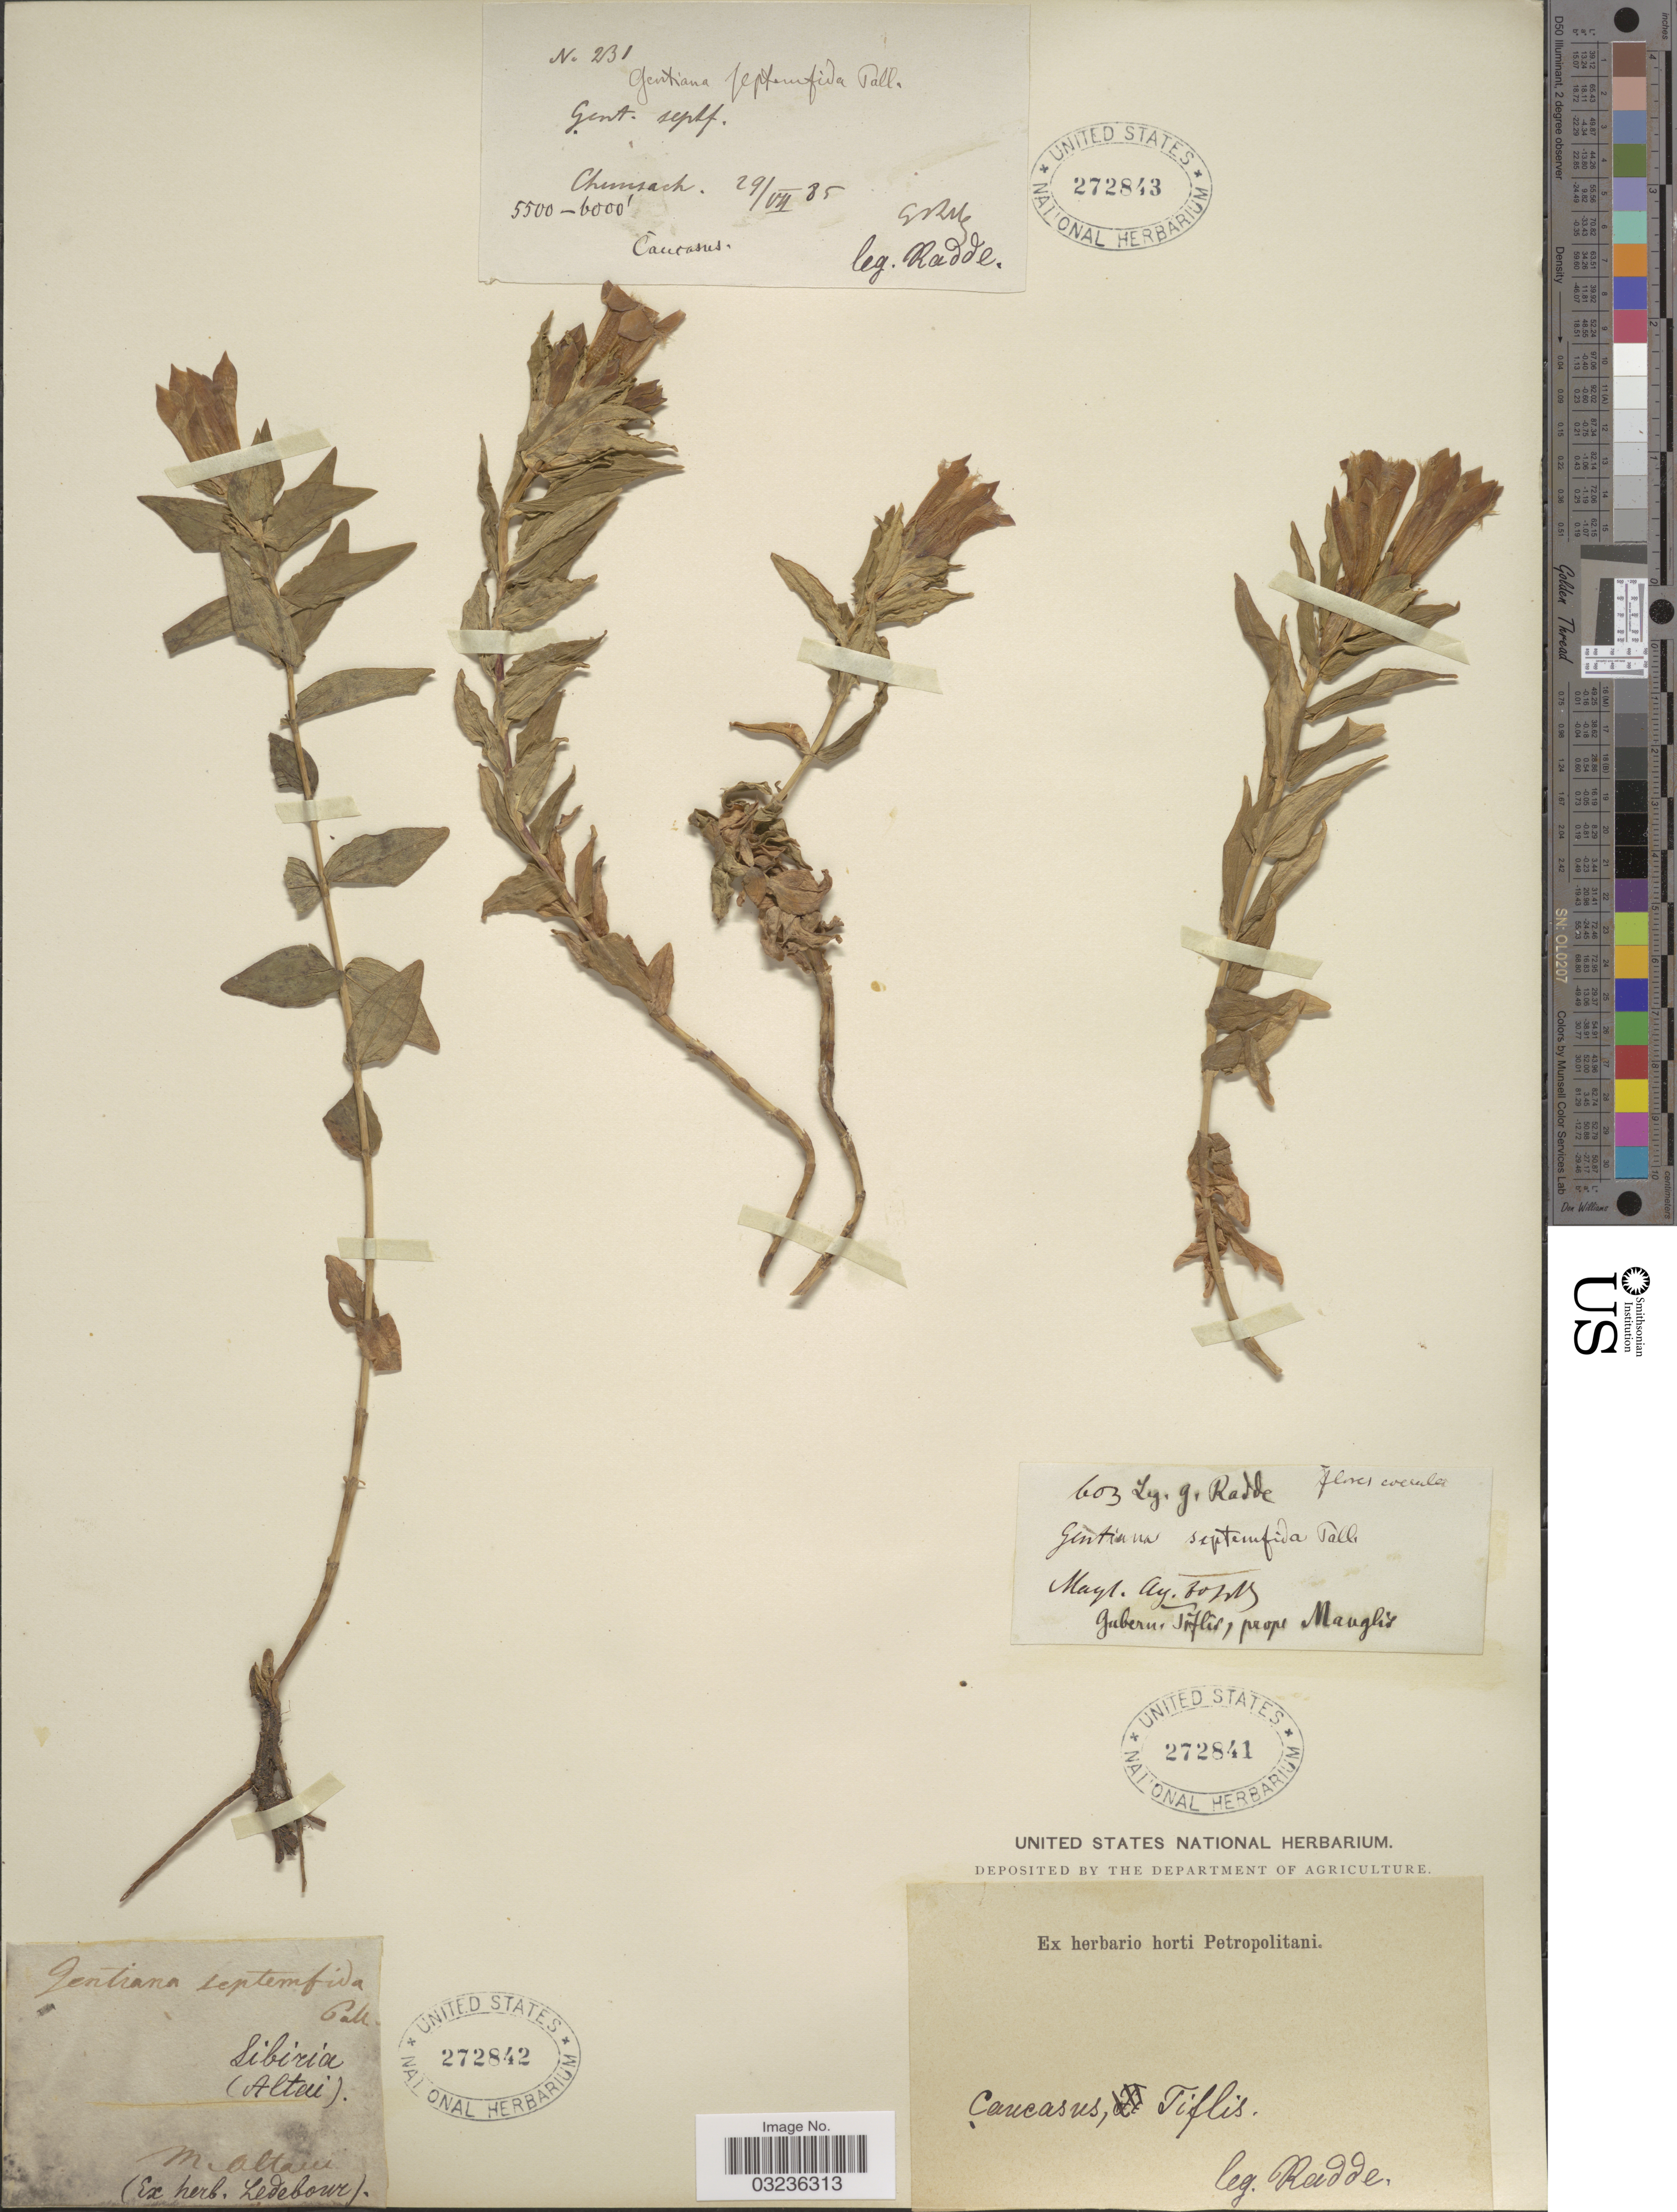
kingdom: Plantae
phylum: Tracheophyta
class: Magnoliopsida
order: Gentianales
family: Gentianaceae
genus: Gentiana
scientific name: Gentiana septemfida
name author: Pall.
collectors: Radde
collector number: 231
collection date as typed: Transcribed d/m/y: 29/7/85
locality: Chunsach. Caucasus.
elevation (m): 1676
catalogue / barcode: US 272843-3